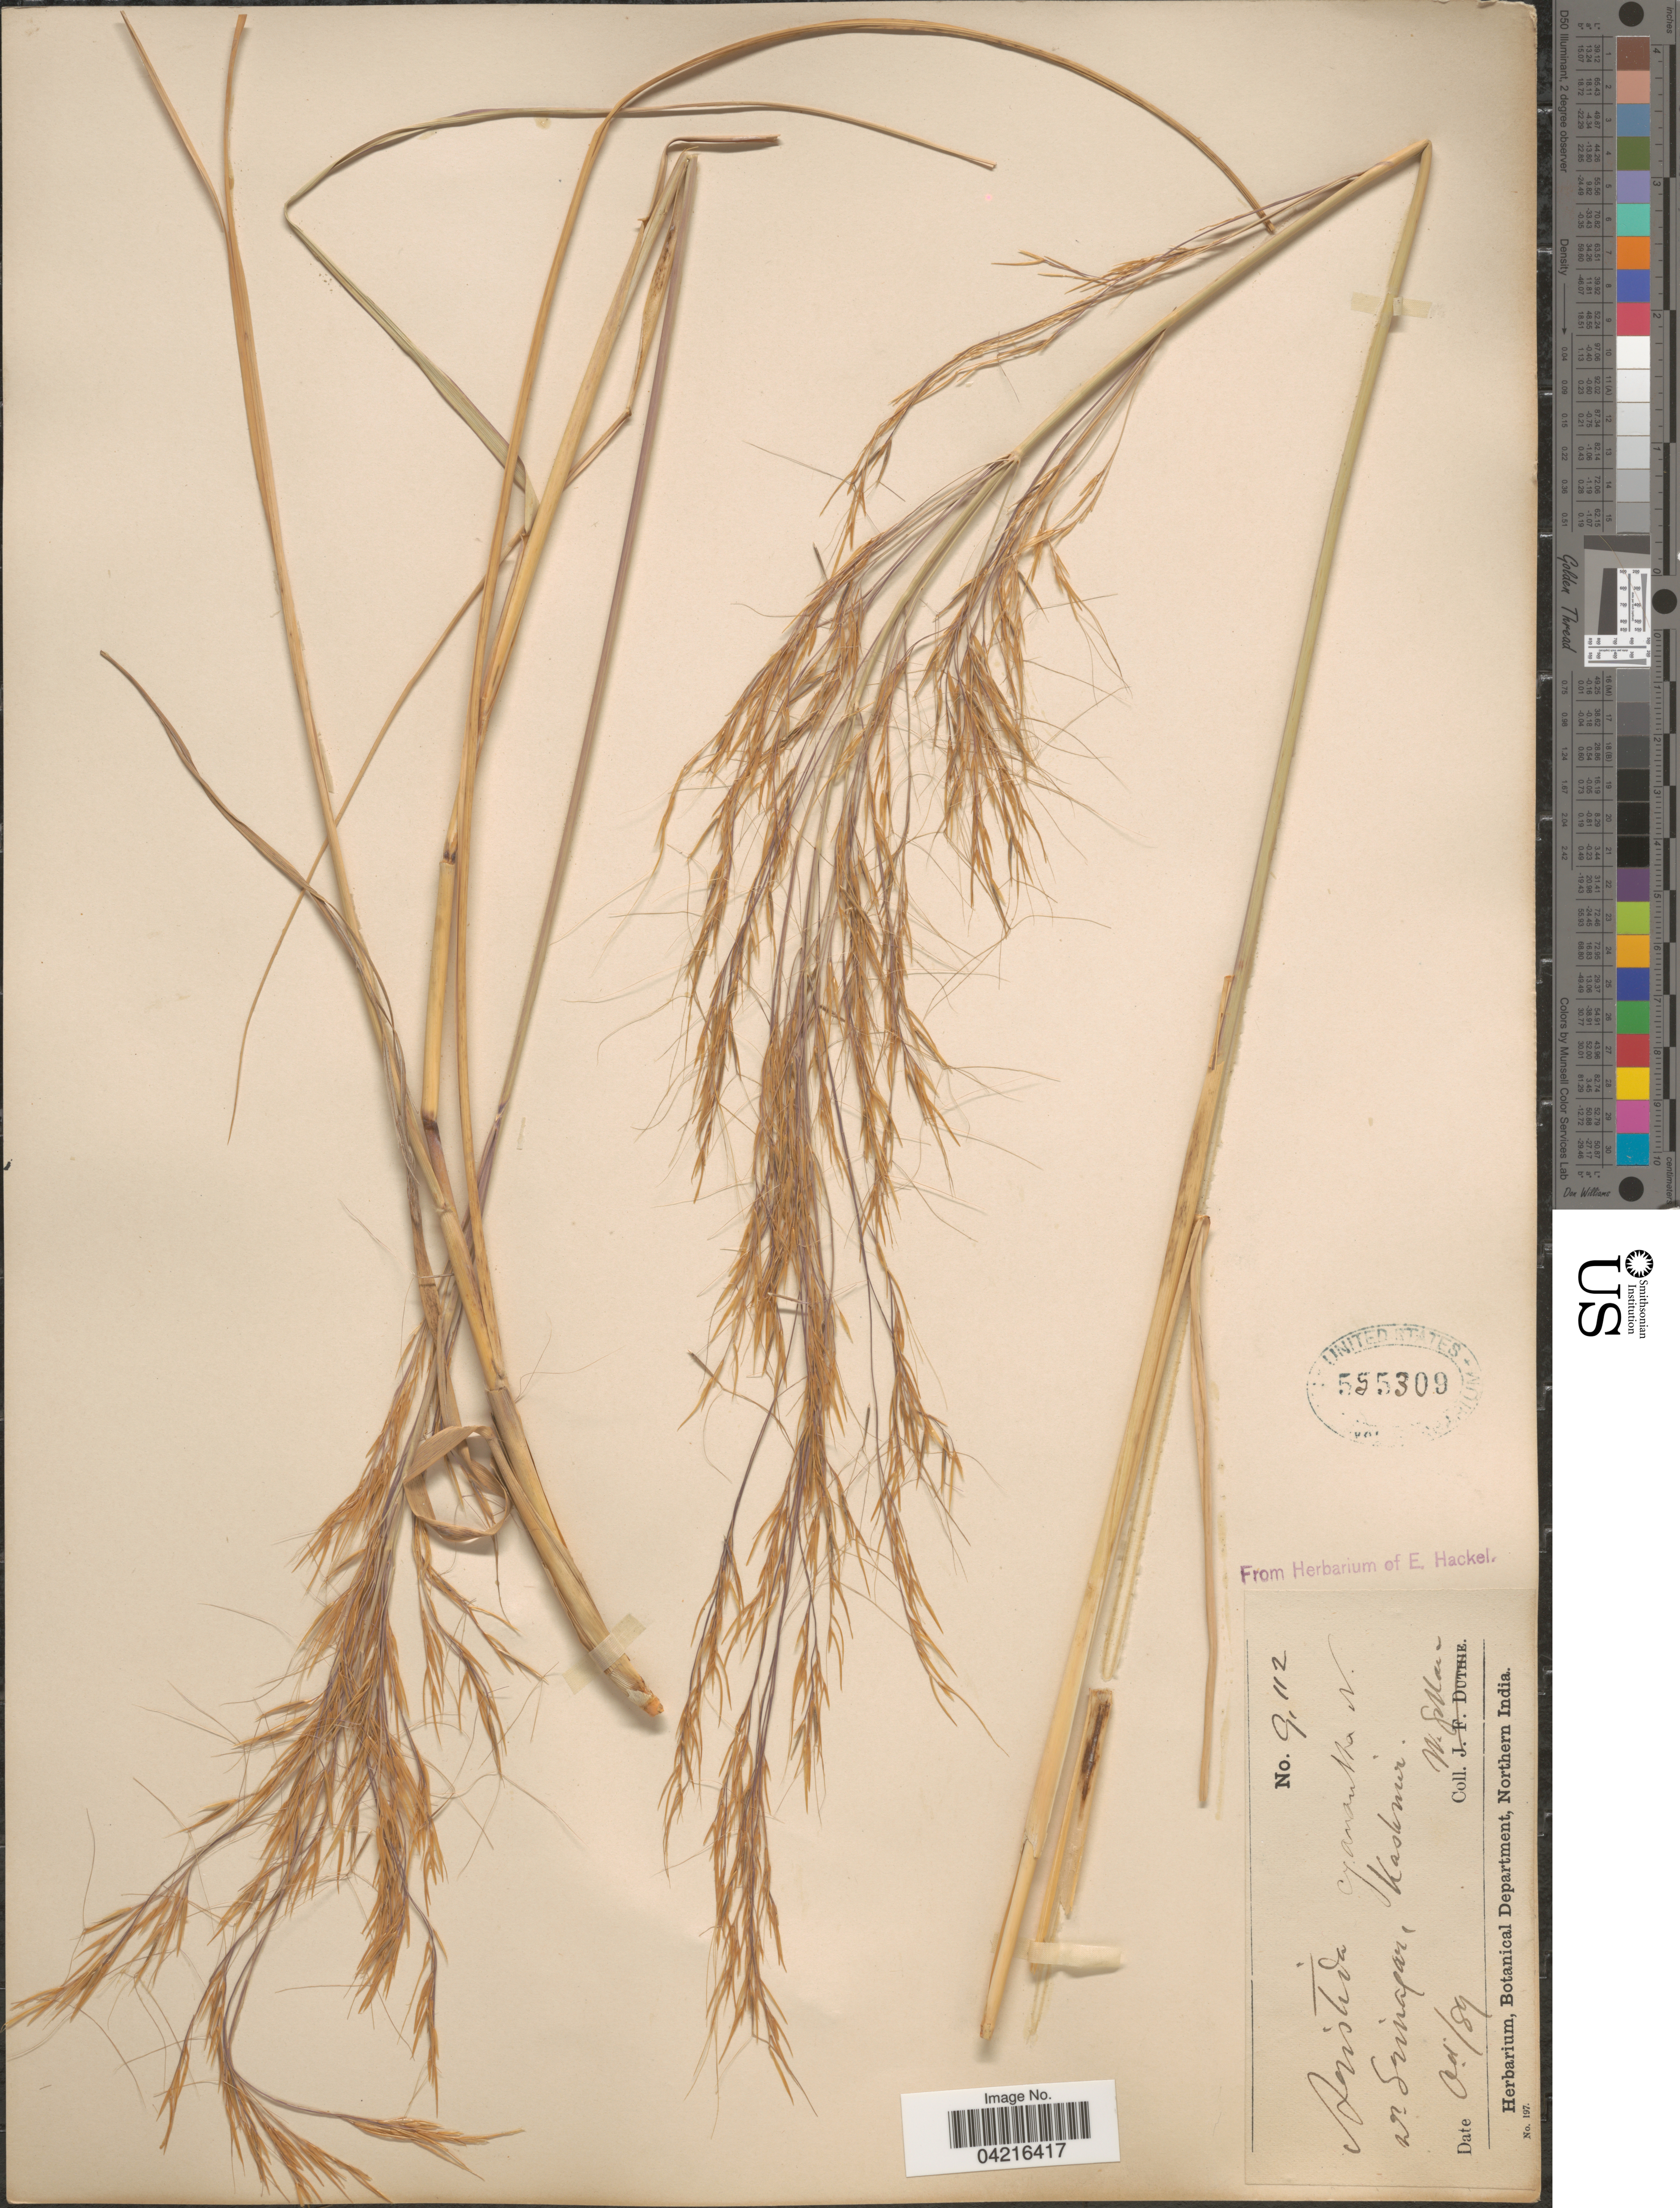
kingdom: Plantae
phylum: Tracheophyta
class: Liliopsida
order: Poales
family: Poaceae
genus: Aristida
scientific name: Aristida cyanantha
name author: Nees ex Steud.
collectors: W. Gollan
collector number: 9112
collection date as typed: Transcribed d/m/y: /4/89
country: India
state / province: Jammu and Kashmir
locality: Nr. Srinagar, Kashmir.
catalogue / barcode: US 555309